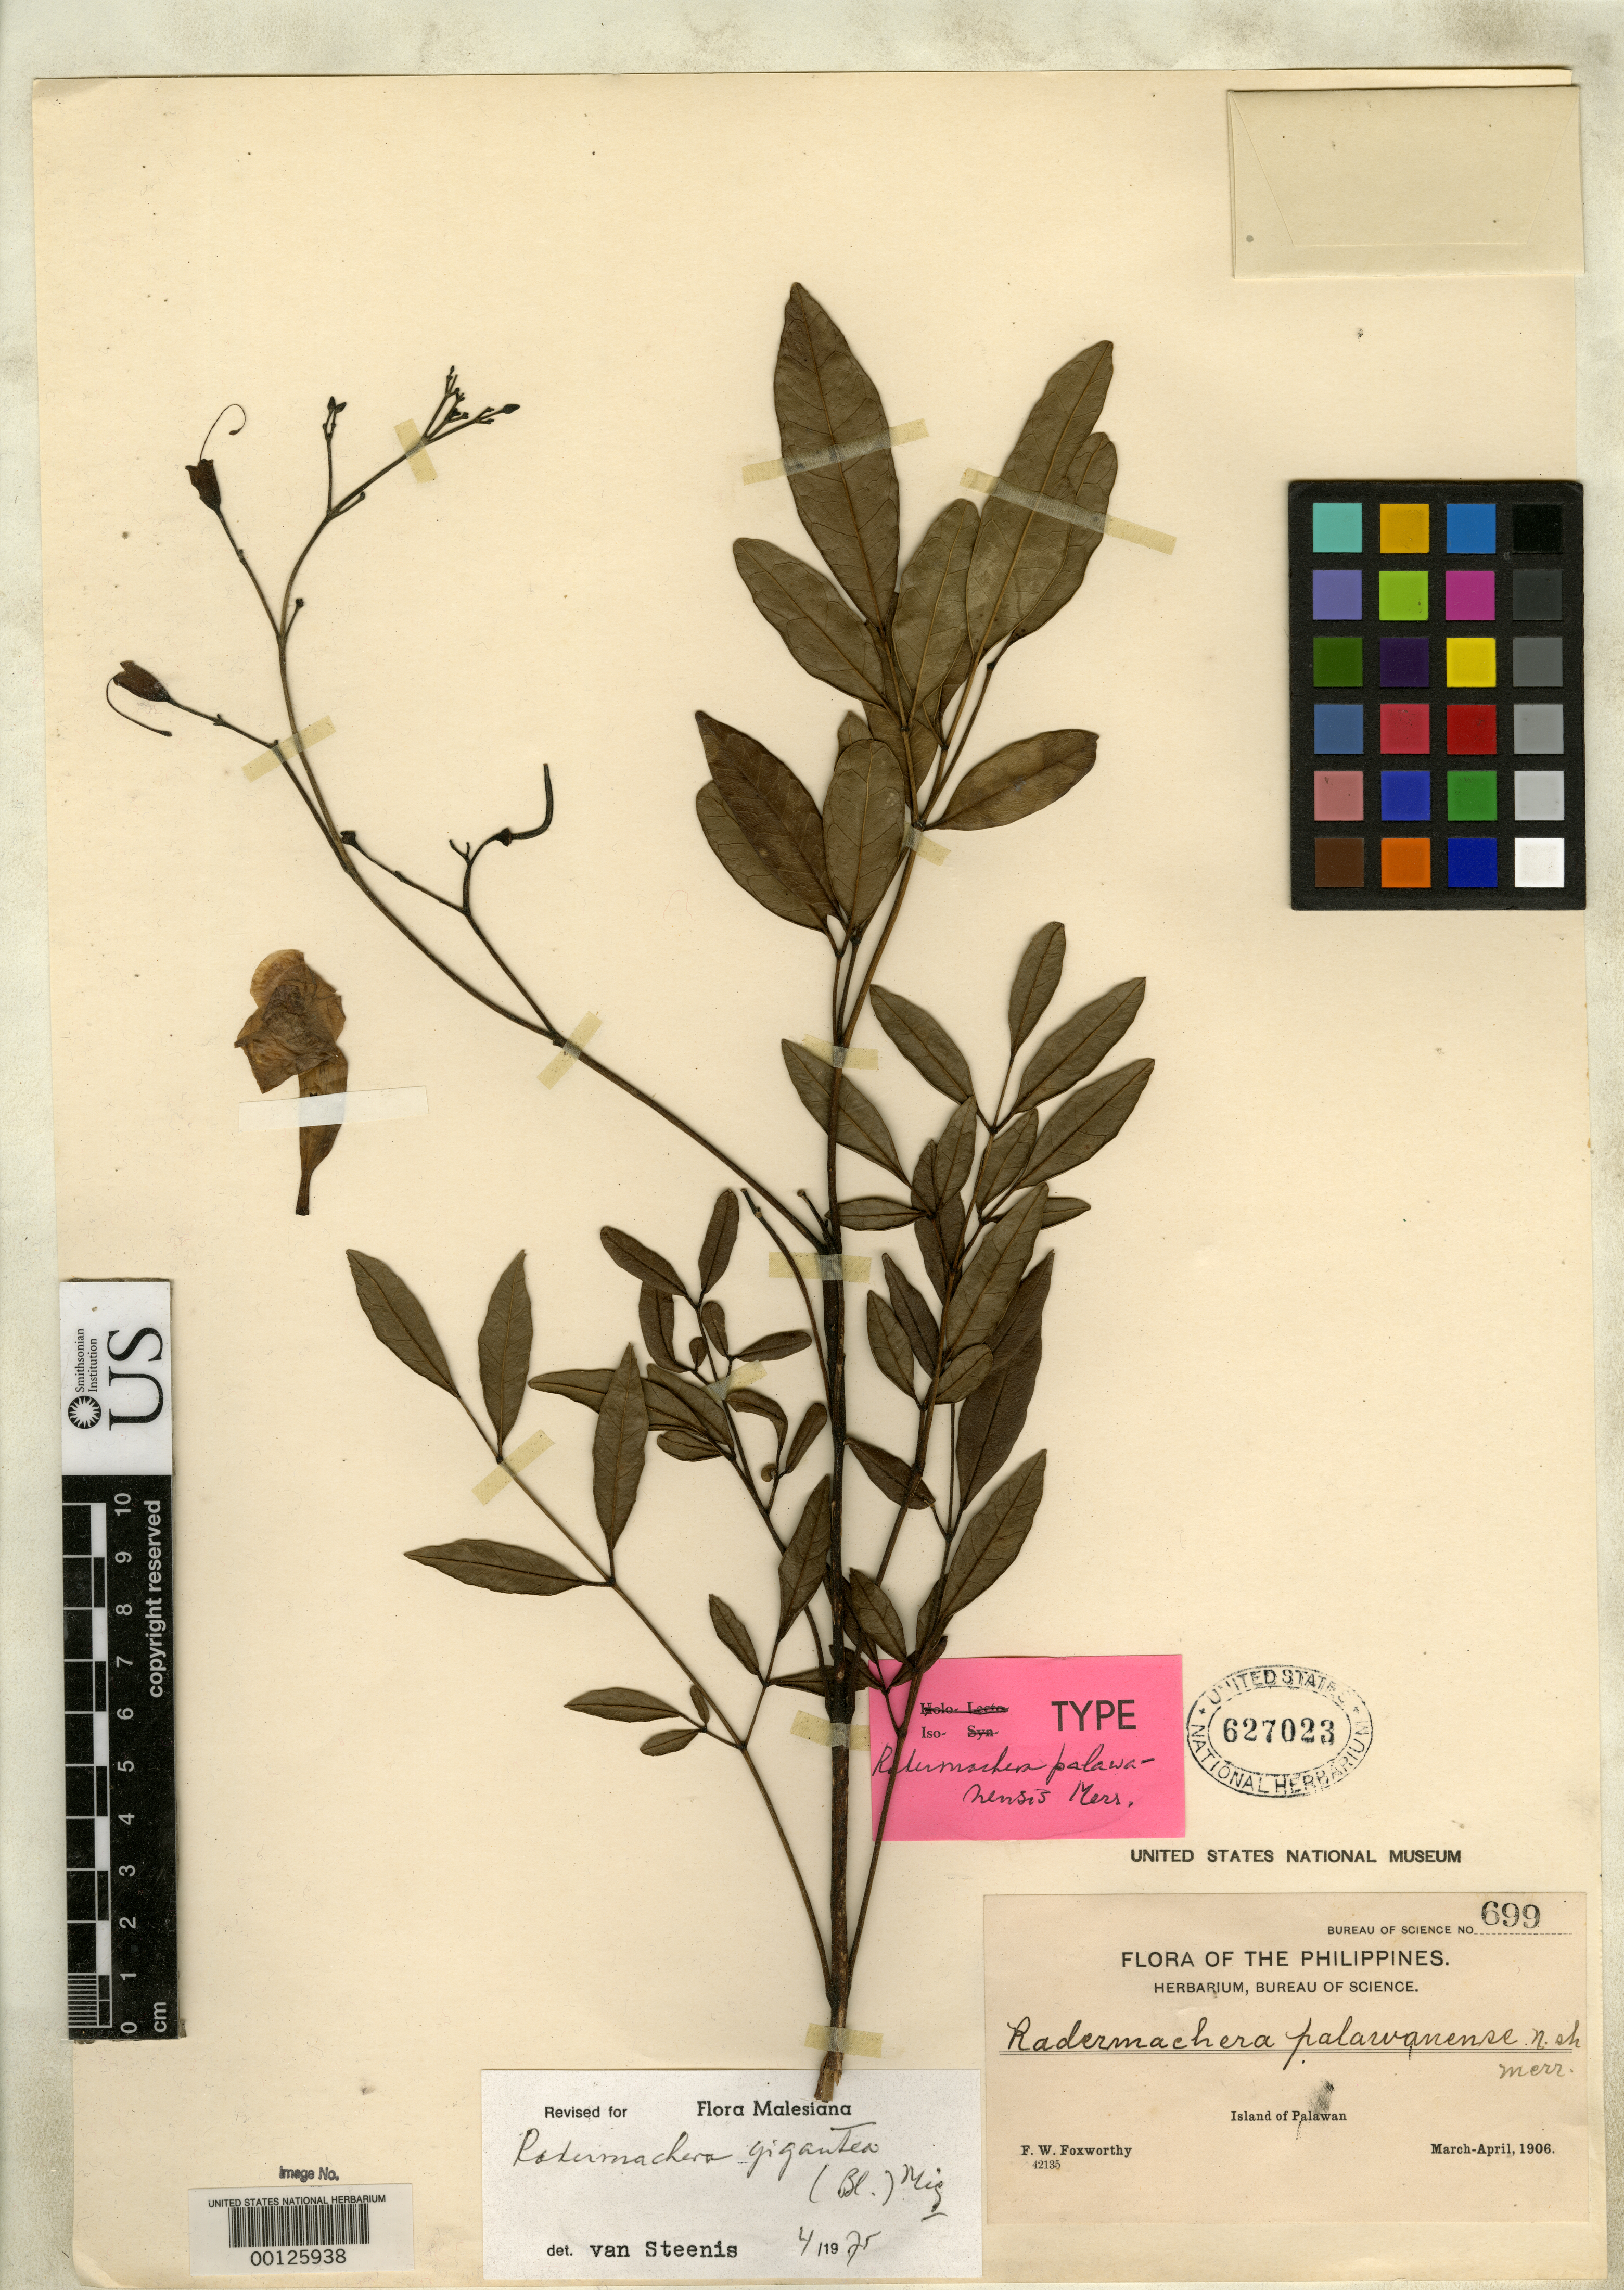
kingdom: Plantae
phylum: Tracheophyta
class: Magnoliopsida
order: Lamiales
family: Bignoniaceae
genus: Radermachera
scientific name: Radermachera palawanense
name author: Merr.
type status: Isotype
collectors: F. W. Foxworthy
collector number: Bur. Sci. 699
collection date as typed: Mar 1906 to -- Apr 1906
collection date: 1906-03/1906-04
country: Philippines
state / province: Mimaropa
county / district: Palawan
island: Palawan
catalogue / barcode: US 627023